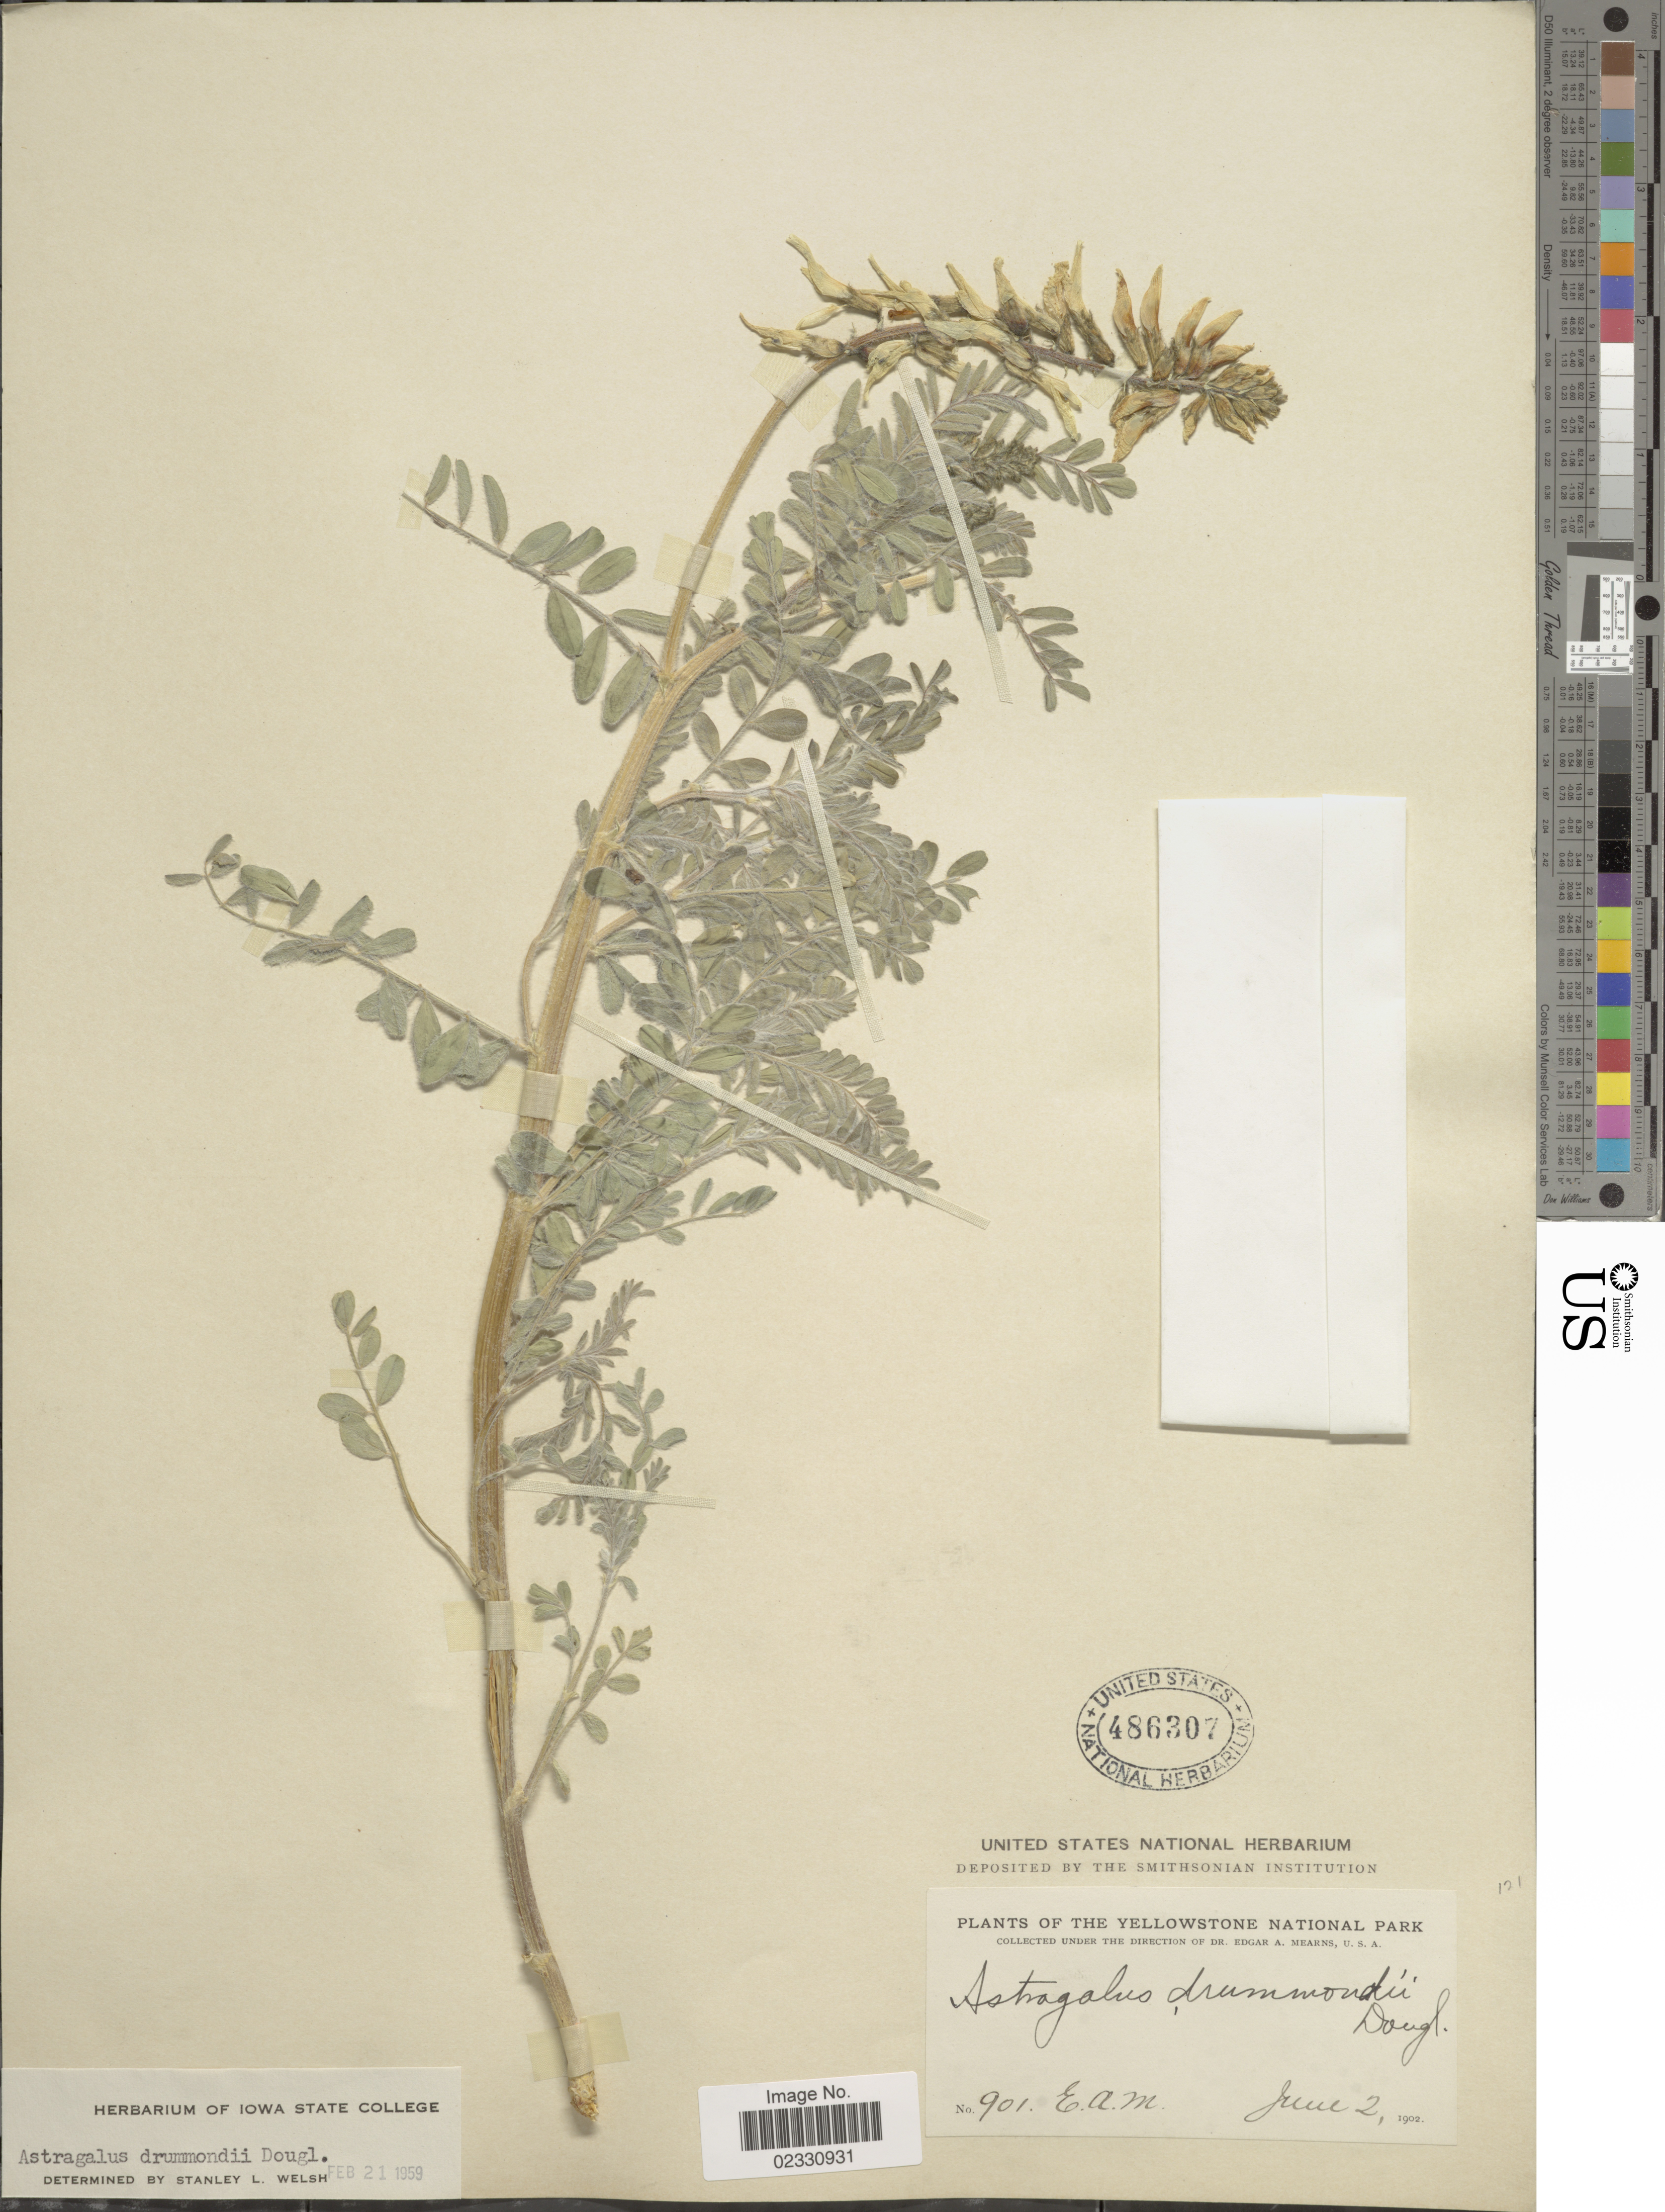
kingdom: Plantae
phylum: Tracheophyta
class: Magnoliopsida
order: Fabales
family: Fabaceae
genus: Astragalus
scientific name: Astragalus drummondii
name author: Hook.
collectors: E. A. Mearns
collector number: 901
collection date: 1902-06-02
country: United States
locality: The Yellowstone National Park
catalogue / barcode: US 486307